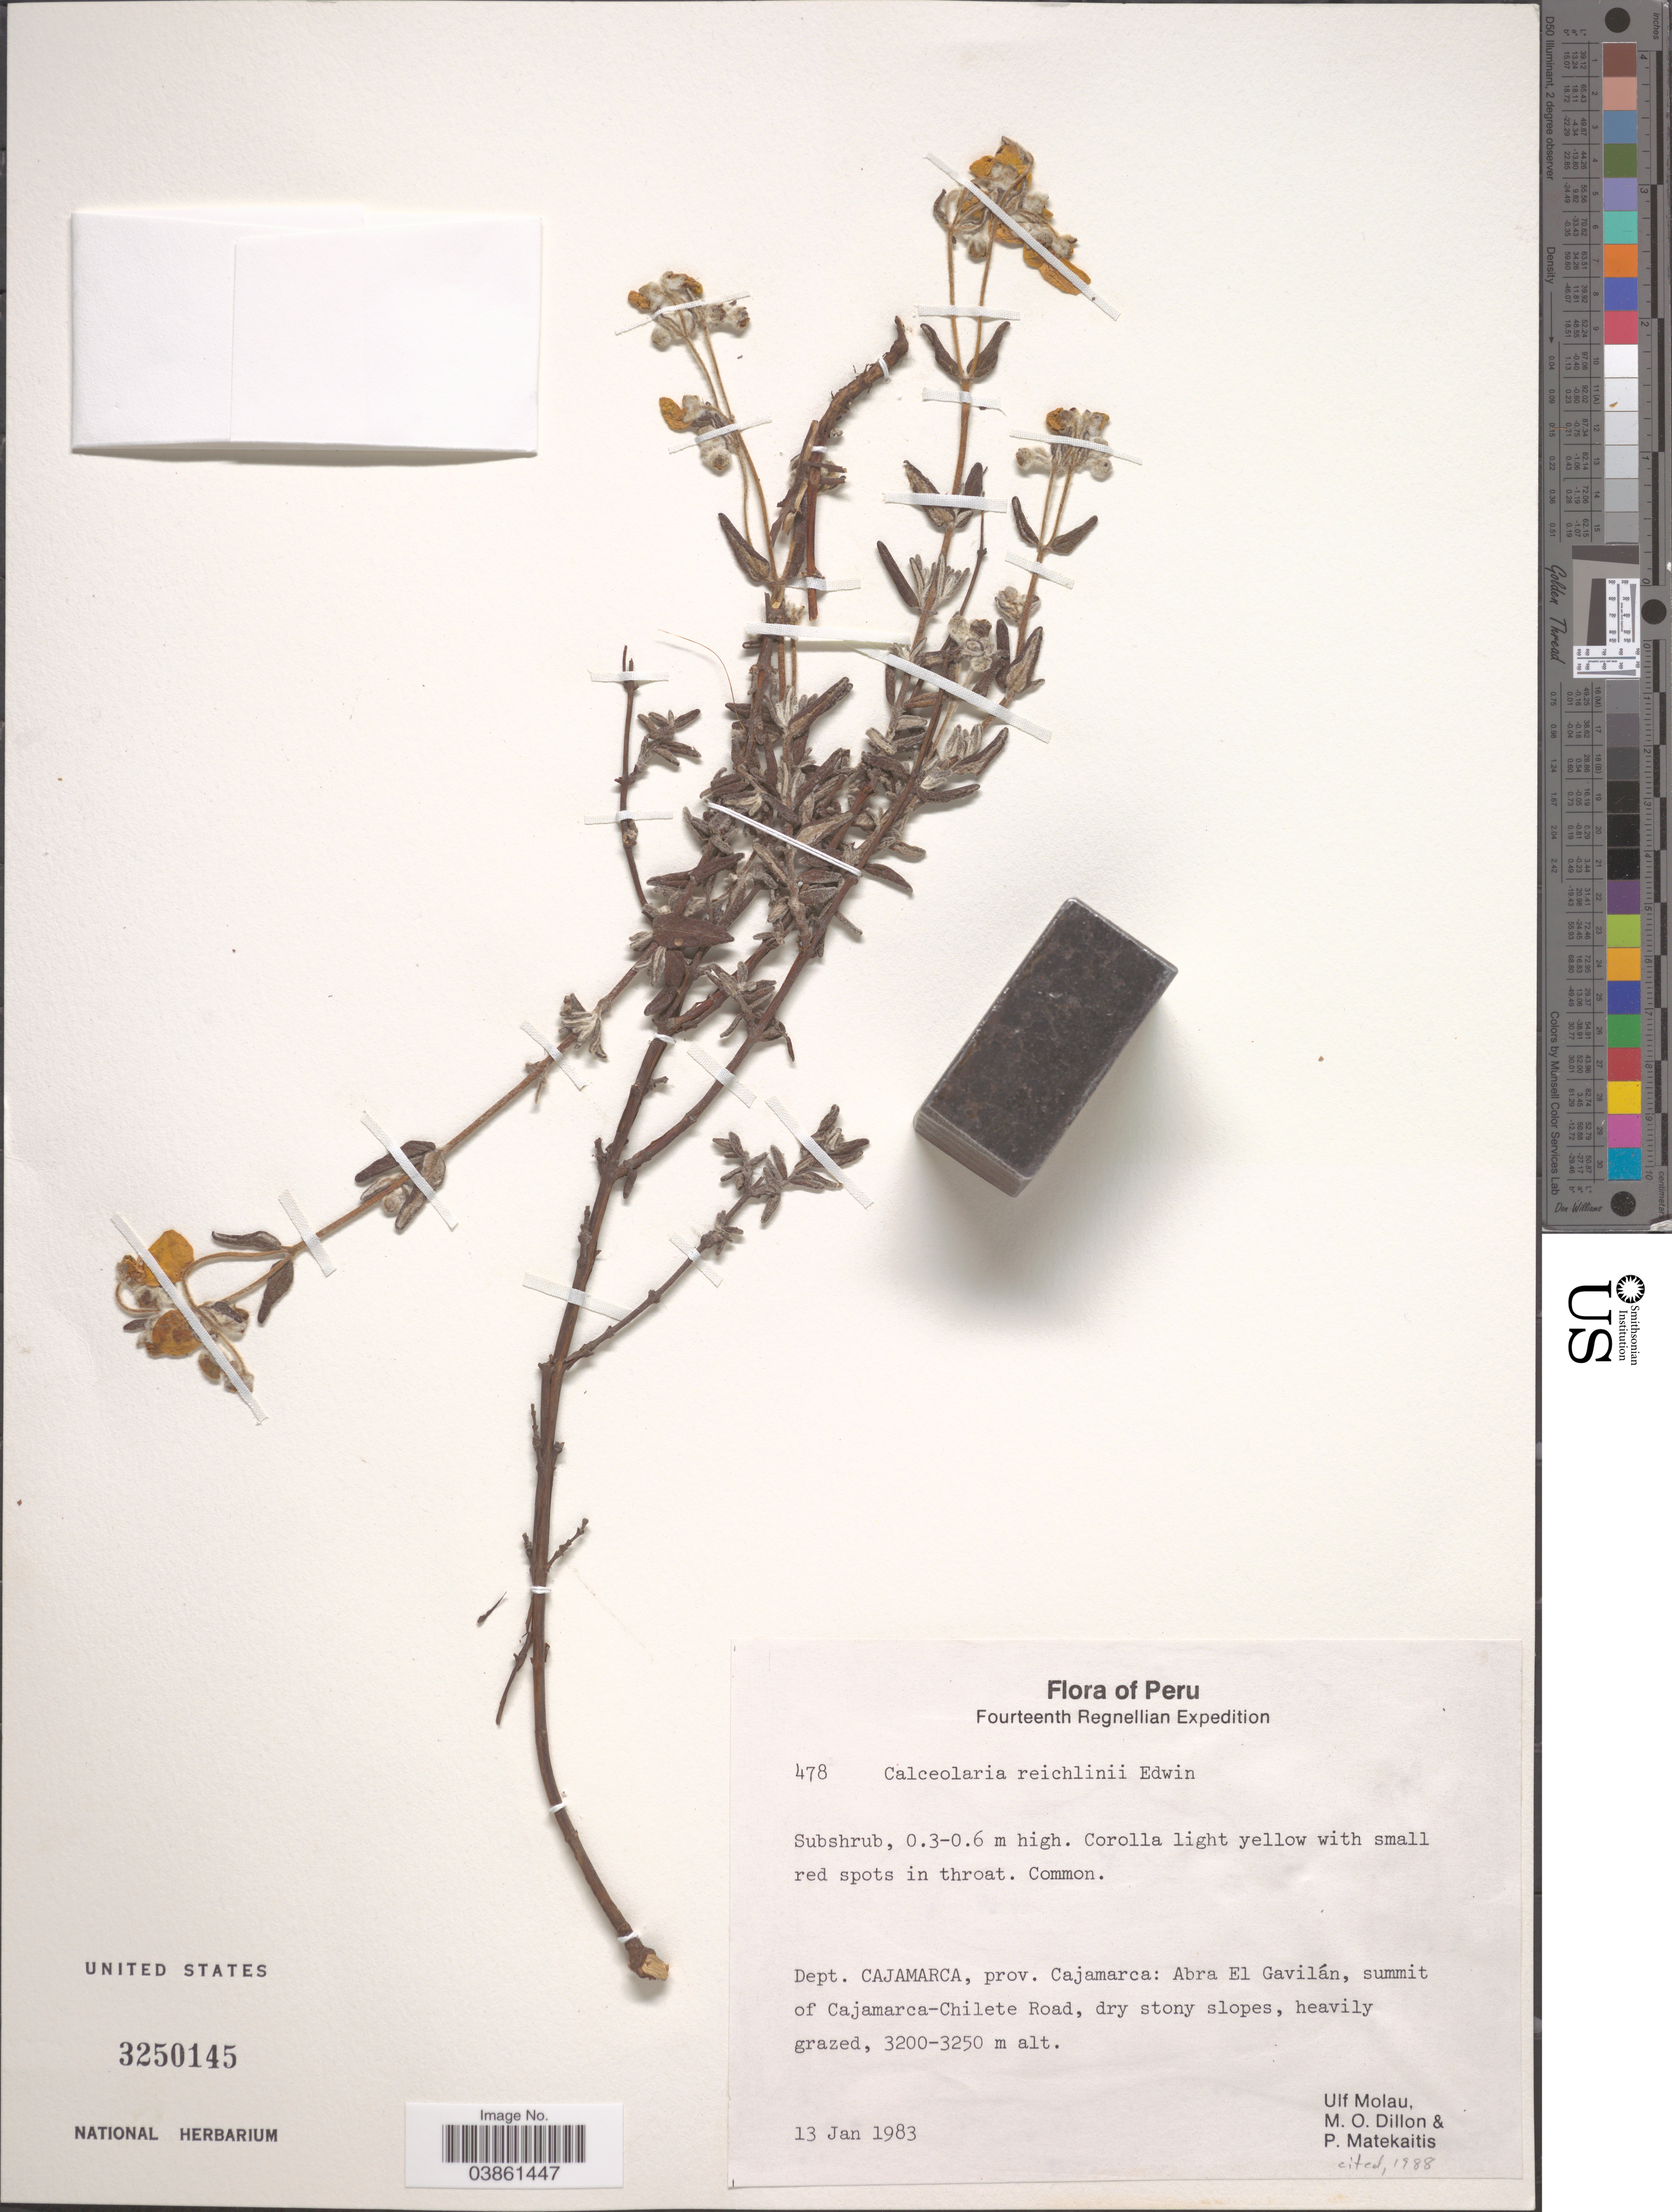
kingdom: Plantae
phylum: Tracheophyta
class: Magnoliopsida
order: Lamiales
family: Calceolariaceae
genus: Calceolaria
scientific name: Calceolaria reichlinii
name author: Edwin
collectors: U. Molau, M. O. Dillon & P. Matekaitis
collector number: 478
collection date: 1983-01-13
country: Peru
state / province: Cajamarca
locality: Dept. Cajamarca, prov. Cajamarca: Abra El Gavilán, summit of Cajamarca-Chilete Road.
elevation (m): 3200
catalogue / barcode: US 3250145